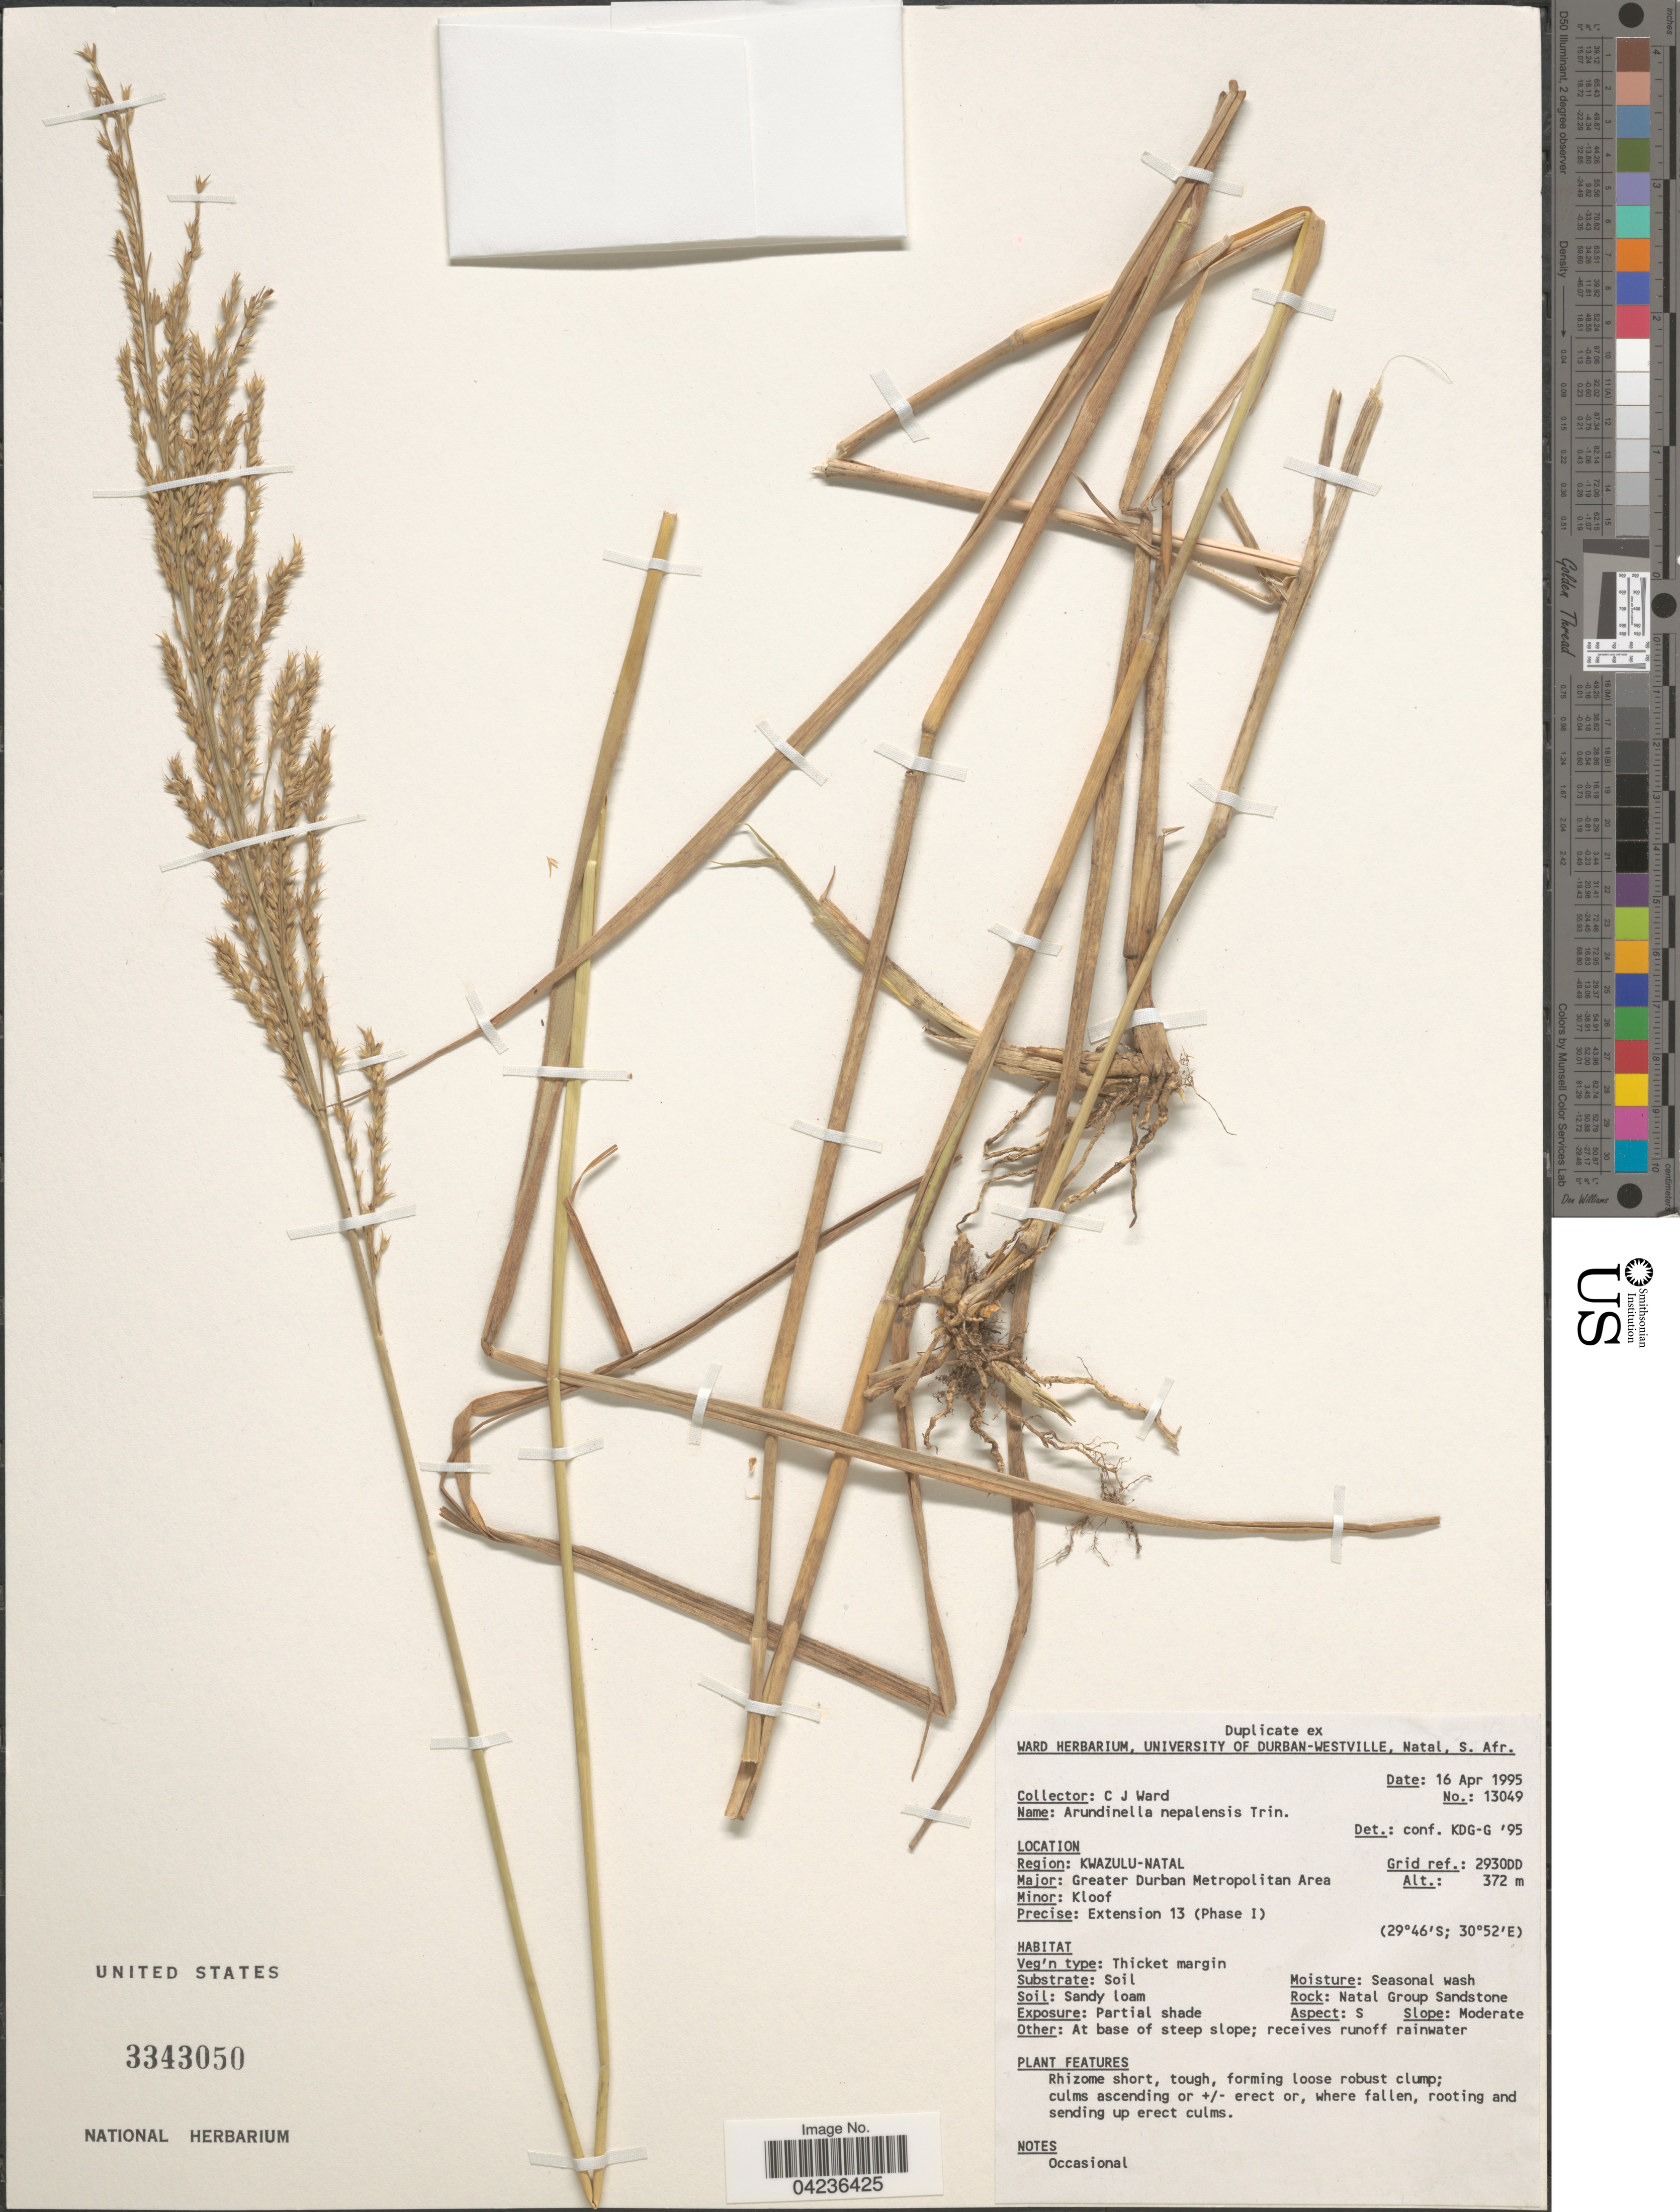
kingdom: Plantae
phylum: Tracheophyta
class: Liliopsida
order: Poales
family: Poaceae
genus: Arundinella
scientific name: Arundinella nepalensis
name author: Trin.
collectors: C. J. Ward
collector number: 13049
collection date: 1995-04-16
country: South Africa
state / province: KwaZulu-Natal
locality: Region: Kwazulu-Natal. Major: Greater Durban Metropolitan Area. Minor: Kloof. Precise: Extension 13 (Phase I). Grid ref.: 2930DD.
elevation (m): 372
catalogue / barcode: US 3343050